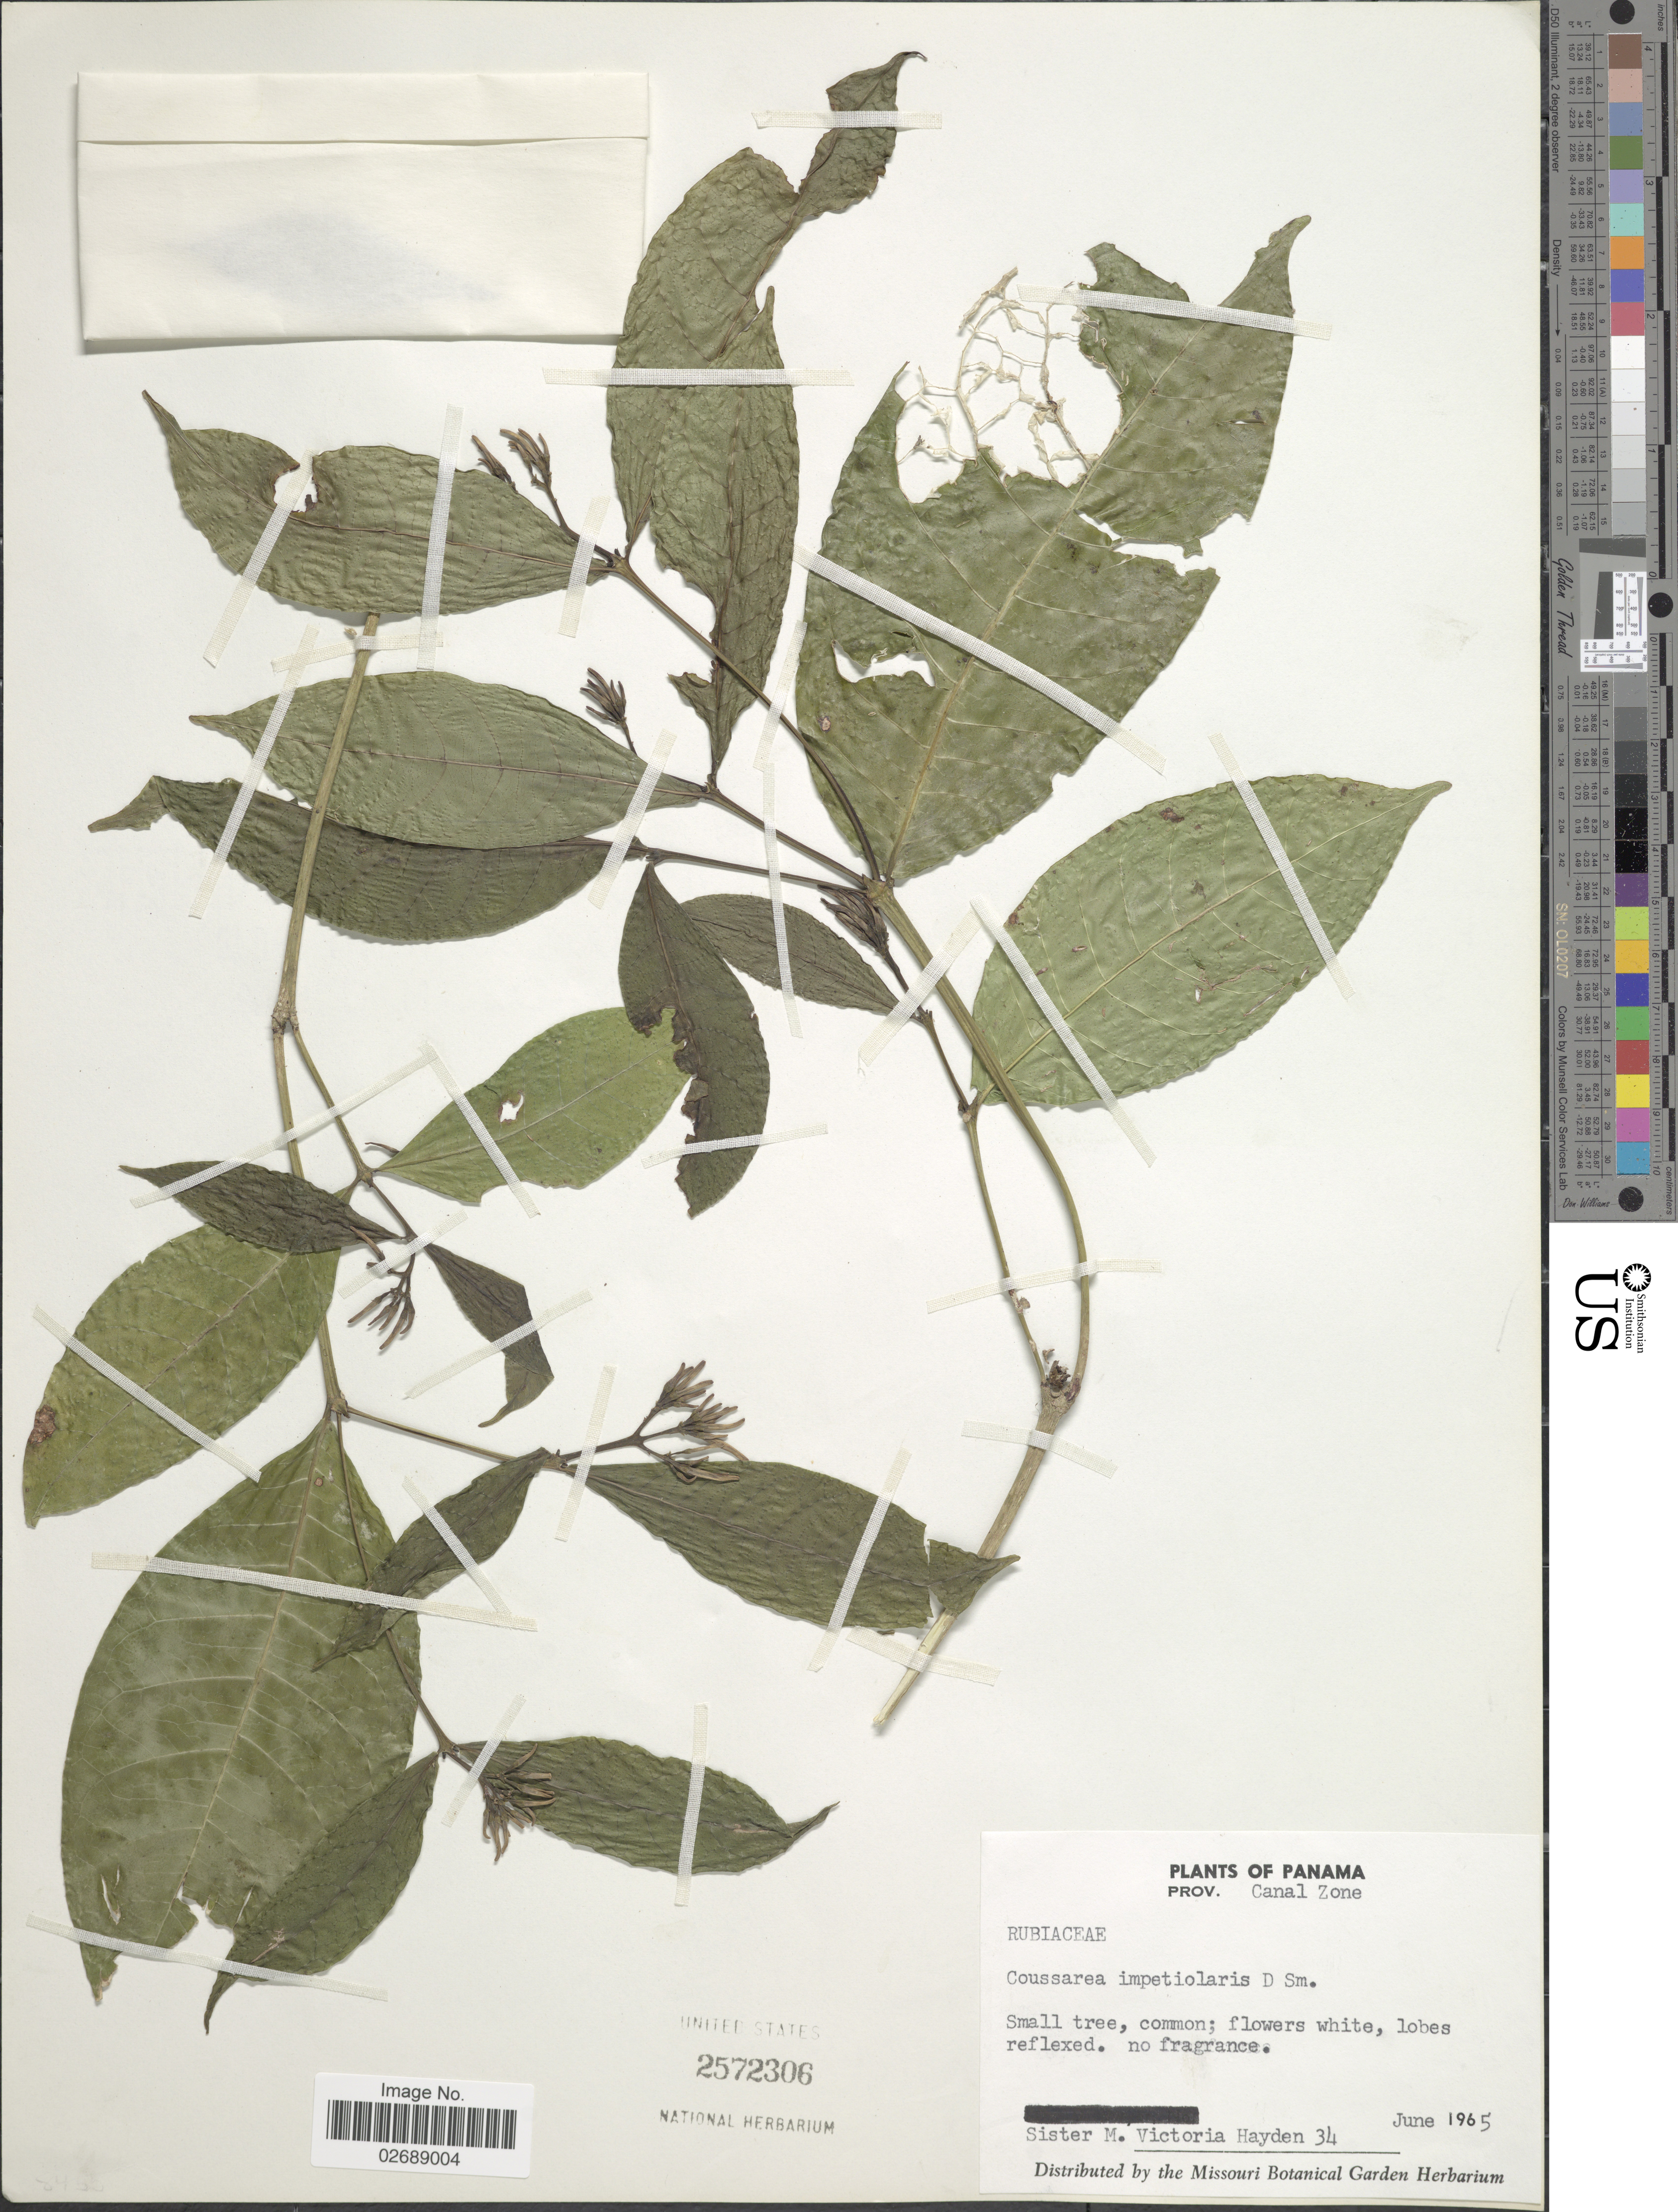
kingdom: Plantae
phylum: Tracheophyta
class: Magnoliopsida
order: Gentianales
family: Rubiaceae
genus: Coussarea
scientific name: Coussarea impetiolaris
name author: Donn. Sm.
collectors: M. Hayden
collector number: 34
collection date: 1965-06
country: Panama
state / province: Colón / Panamá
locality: Prov. Canal Zone.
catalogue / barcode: US 2572306